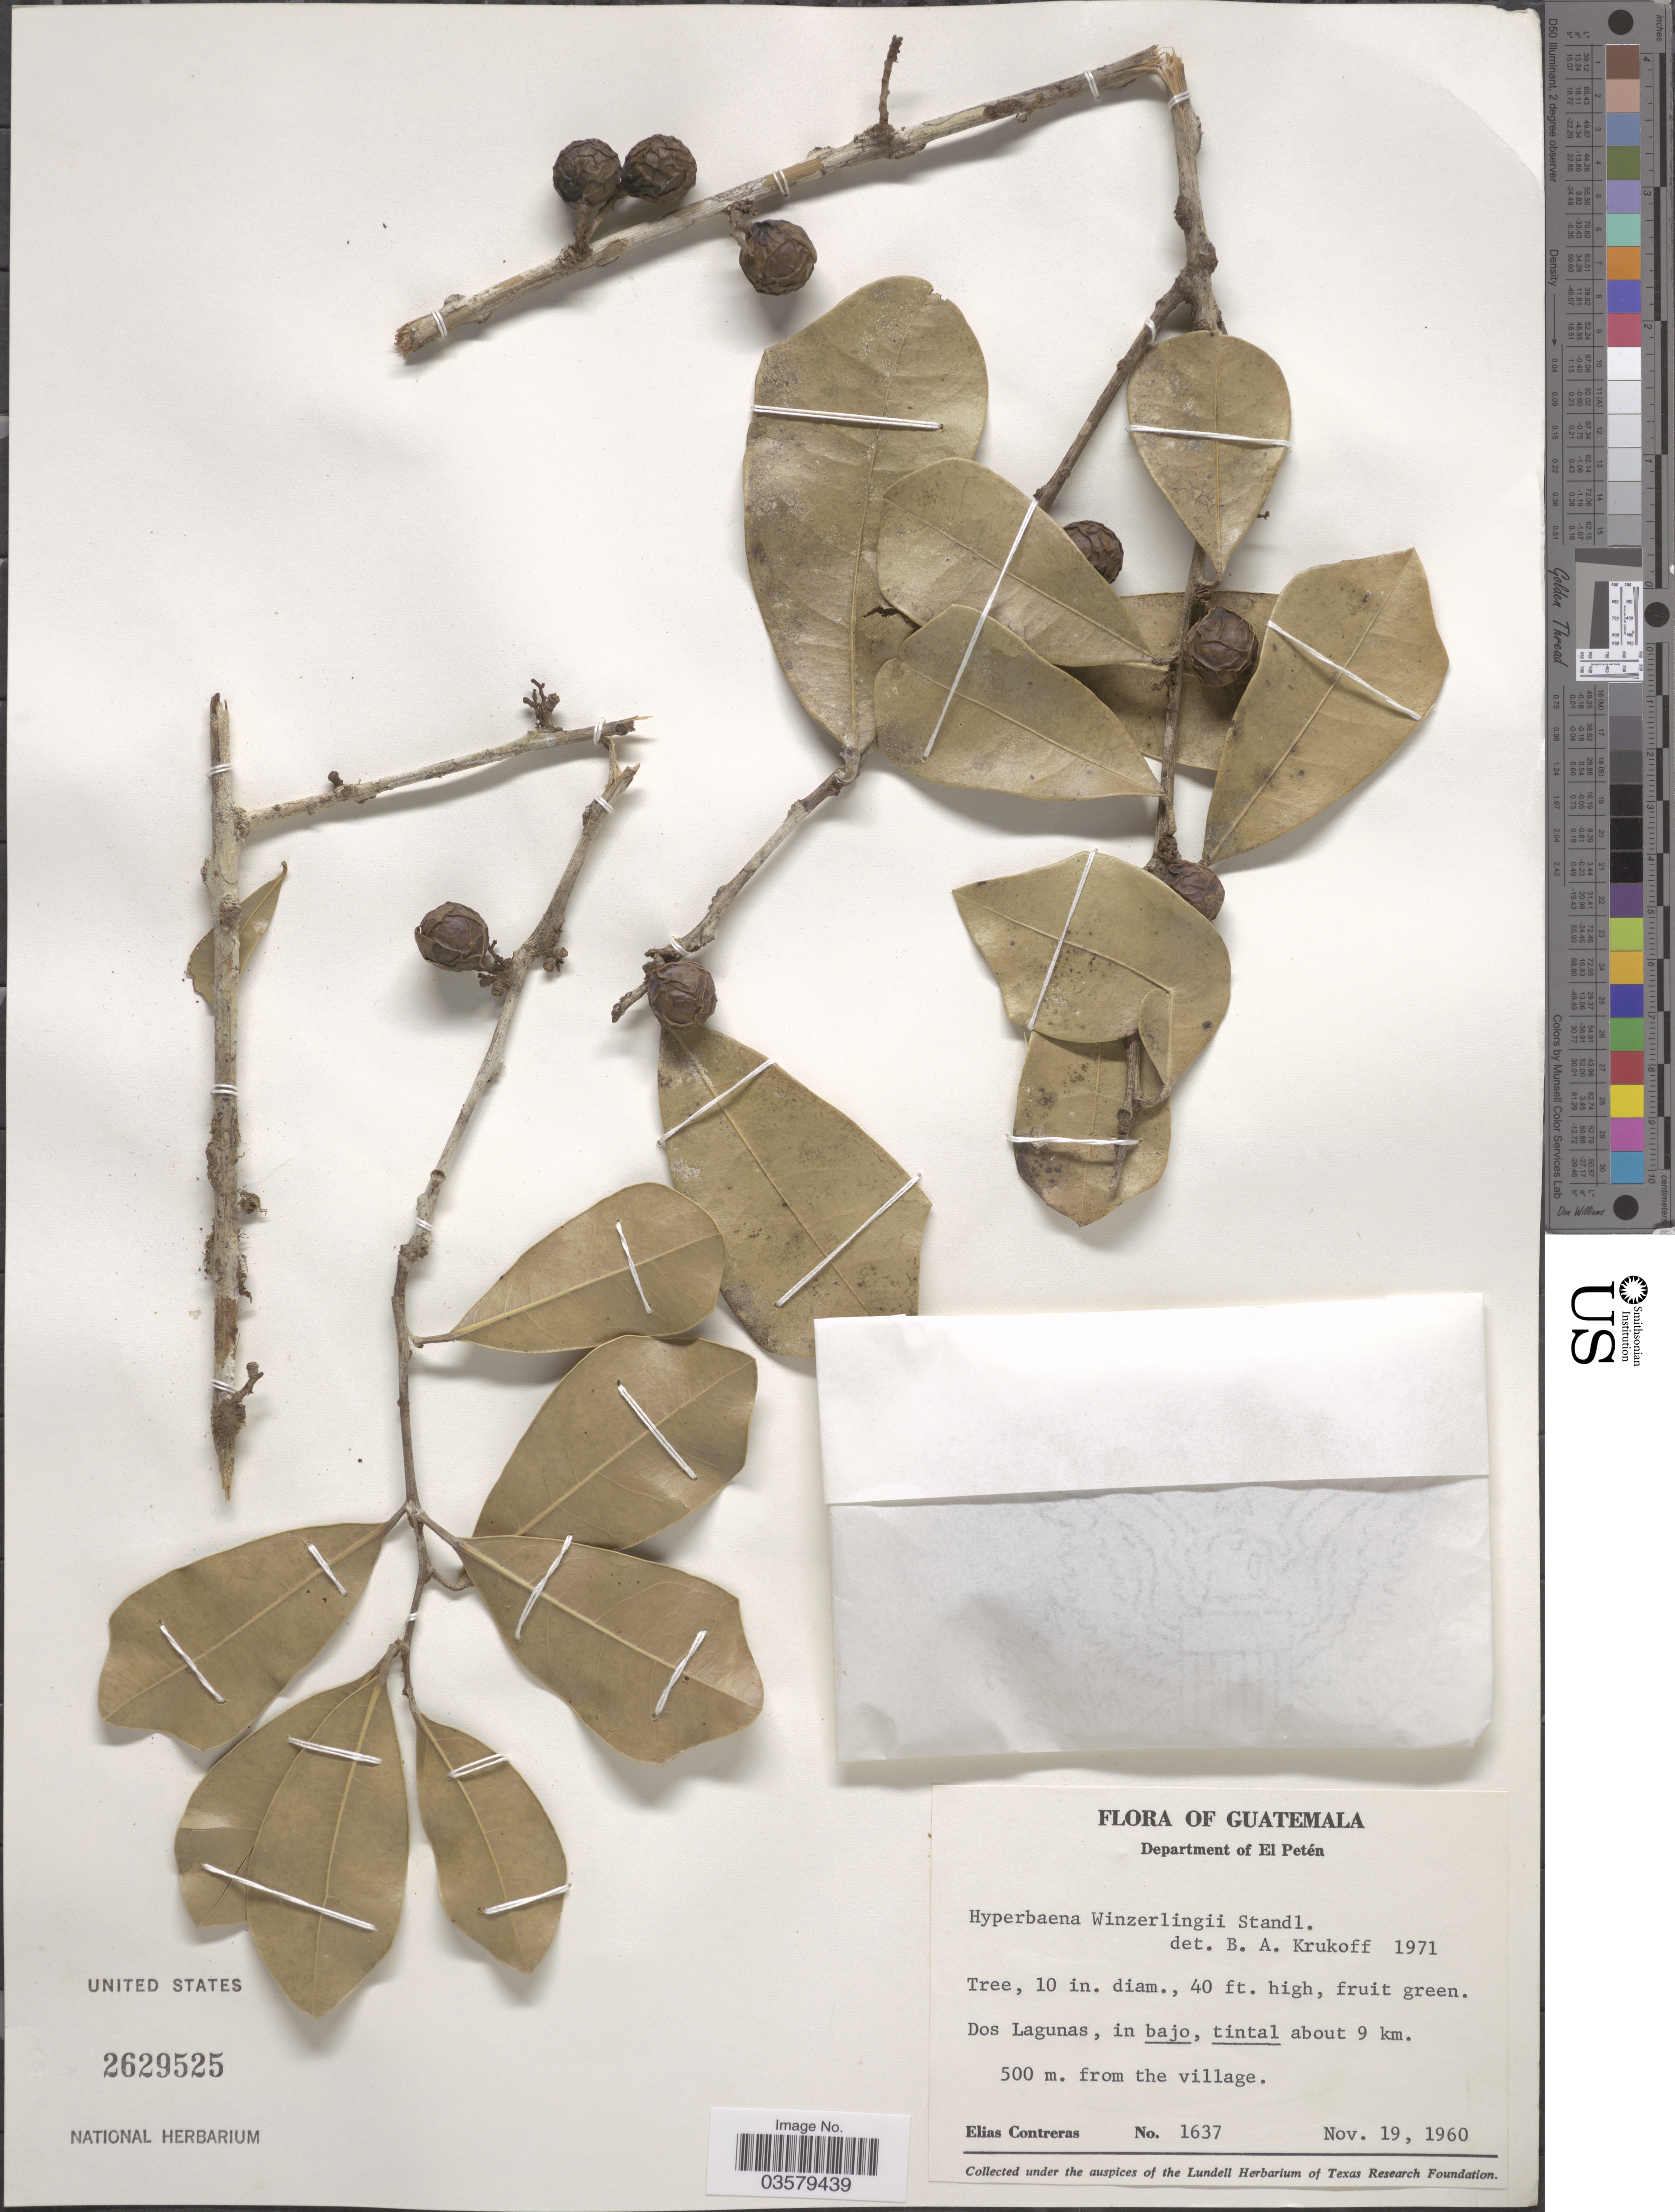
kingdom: Plantae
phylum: Tracheophyta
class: Magnoliopsida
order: Ranunculales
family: Menispermaceae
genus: Hyperbaena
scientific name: Hyperbaena winzerlingii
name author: Standl.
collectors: E. Contreras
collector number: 1637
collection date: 1960-11-19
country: Guatemala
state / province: El Peten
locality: Department of El Petén. Dos Lagunas, in bajo, tintal about 9 km. 500 m. from the village.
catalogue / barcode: US 2629525